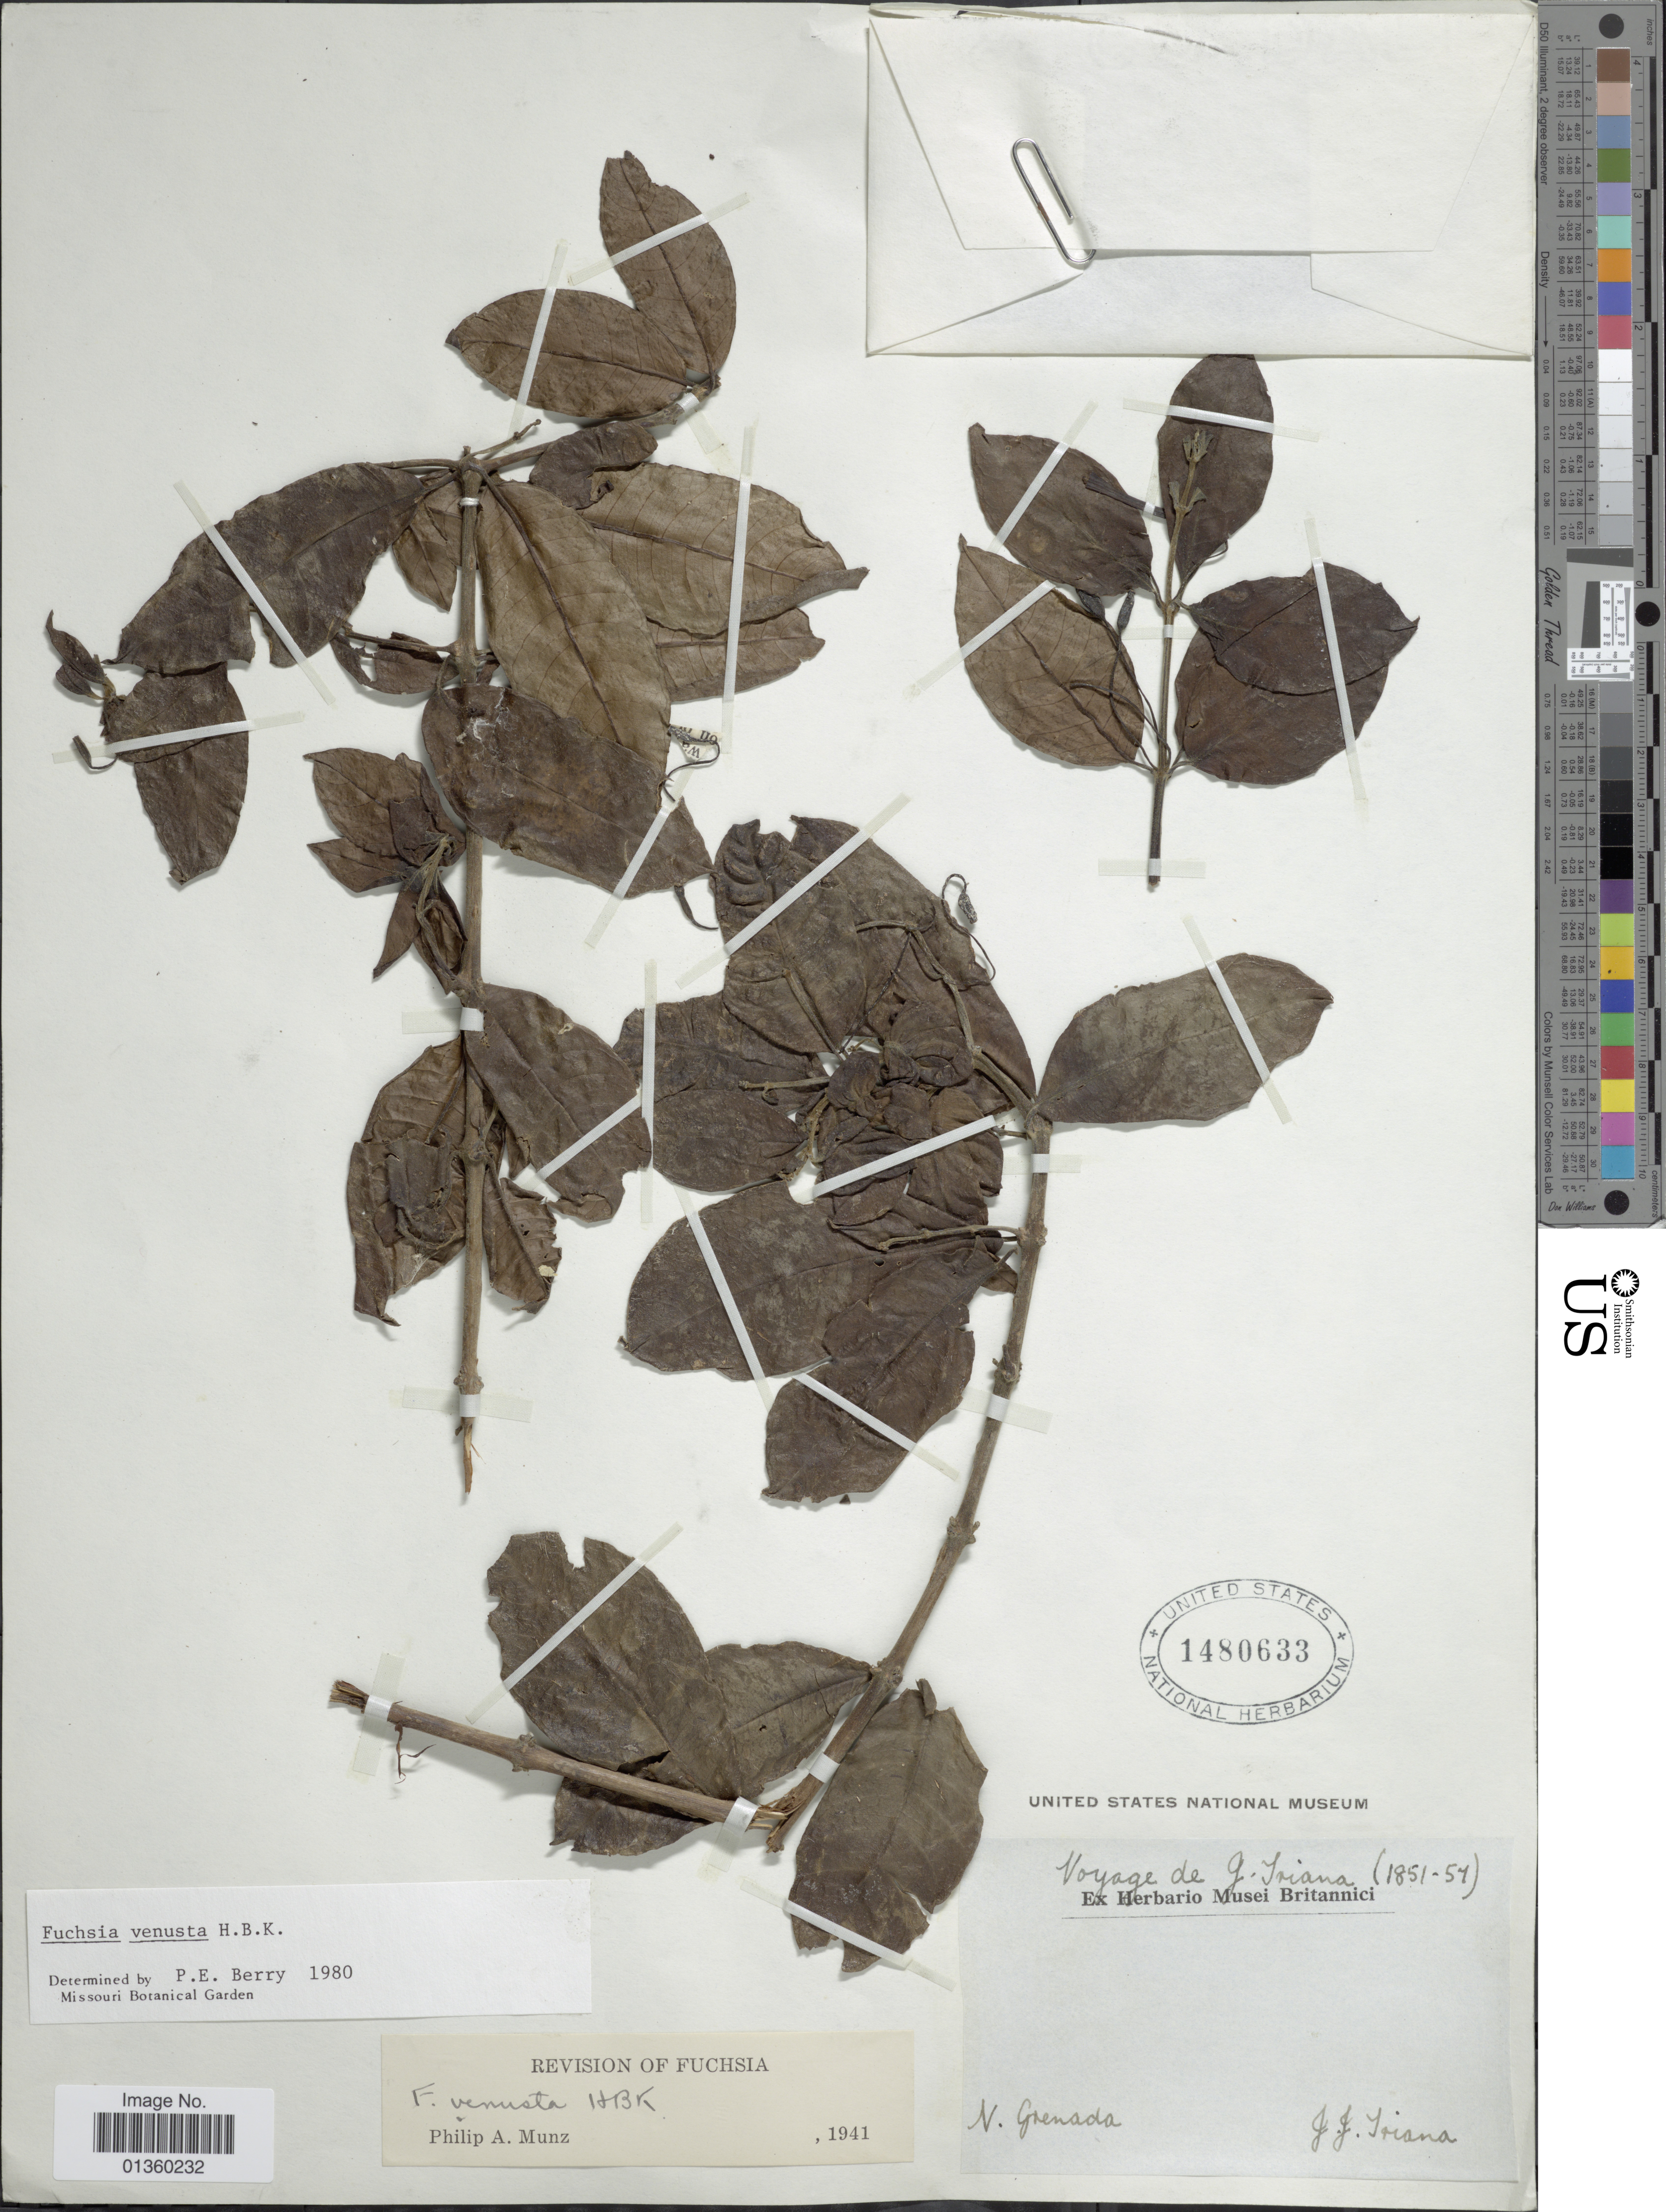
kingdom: Plantae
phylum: Tracheophyta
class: Magnoliopsida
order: Myrtales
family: Onagraceae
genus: Fuchsia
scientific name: Fuchsia venusta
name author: Kunth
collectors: J. J. Triana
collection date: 1851/1857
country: Colombia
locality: N. Grenada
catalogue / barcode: US 1480633